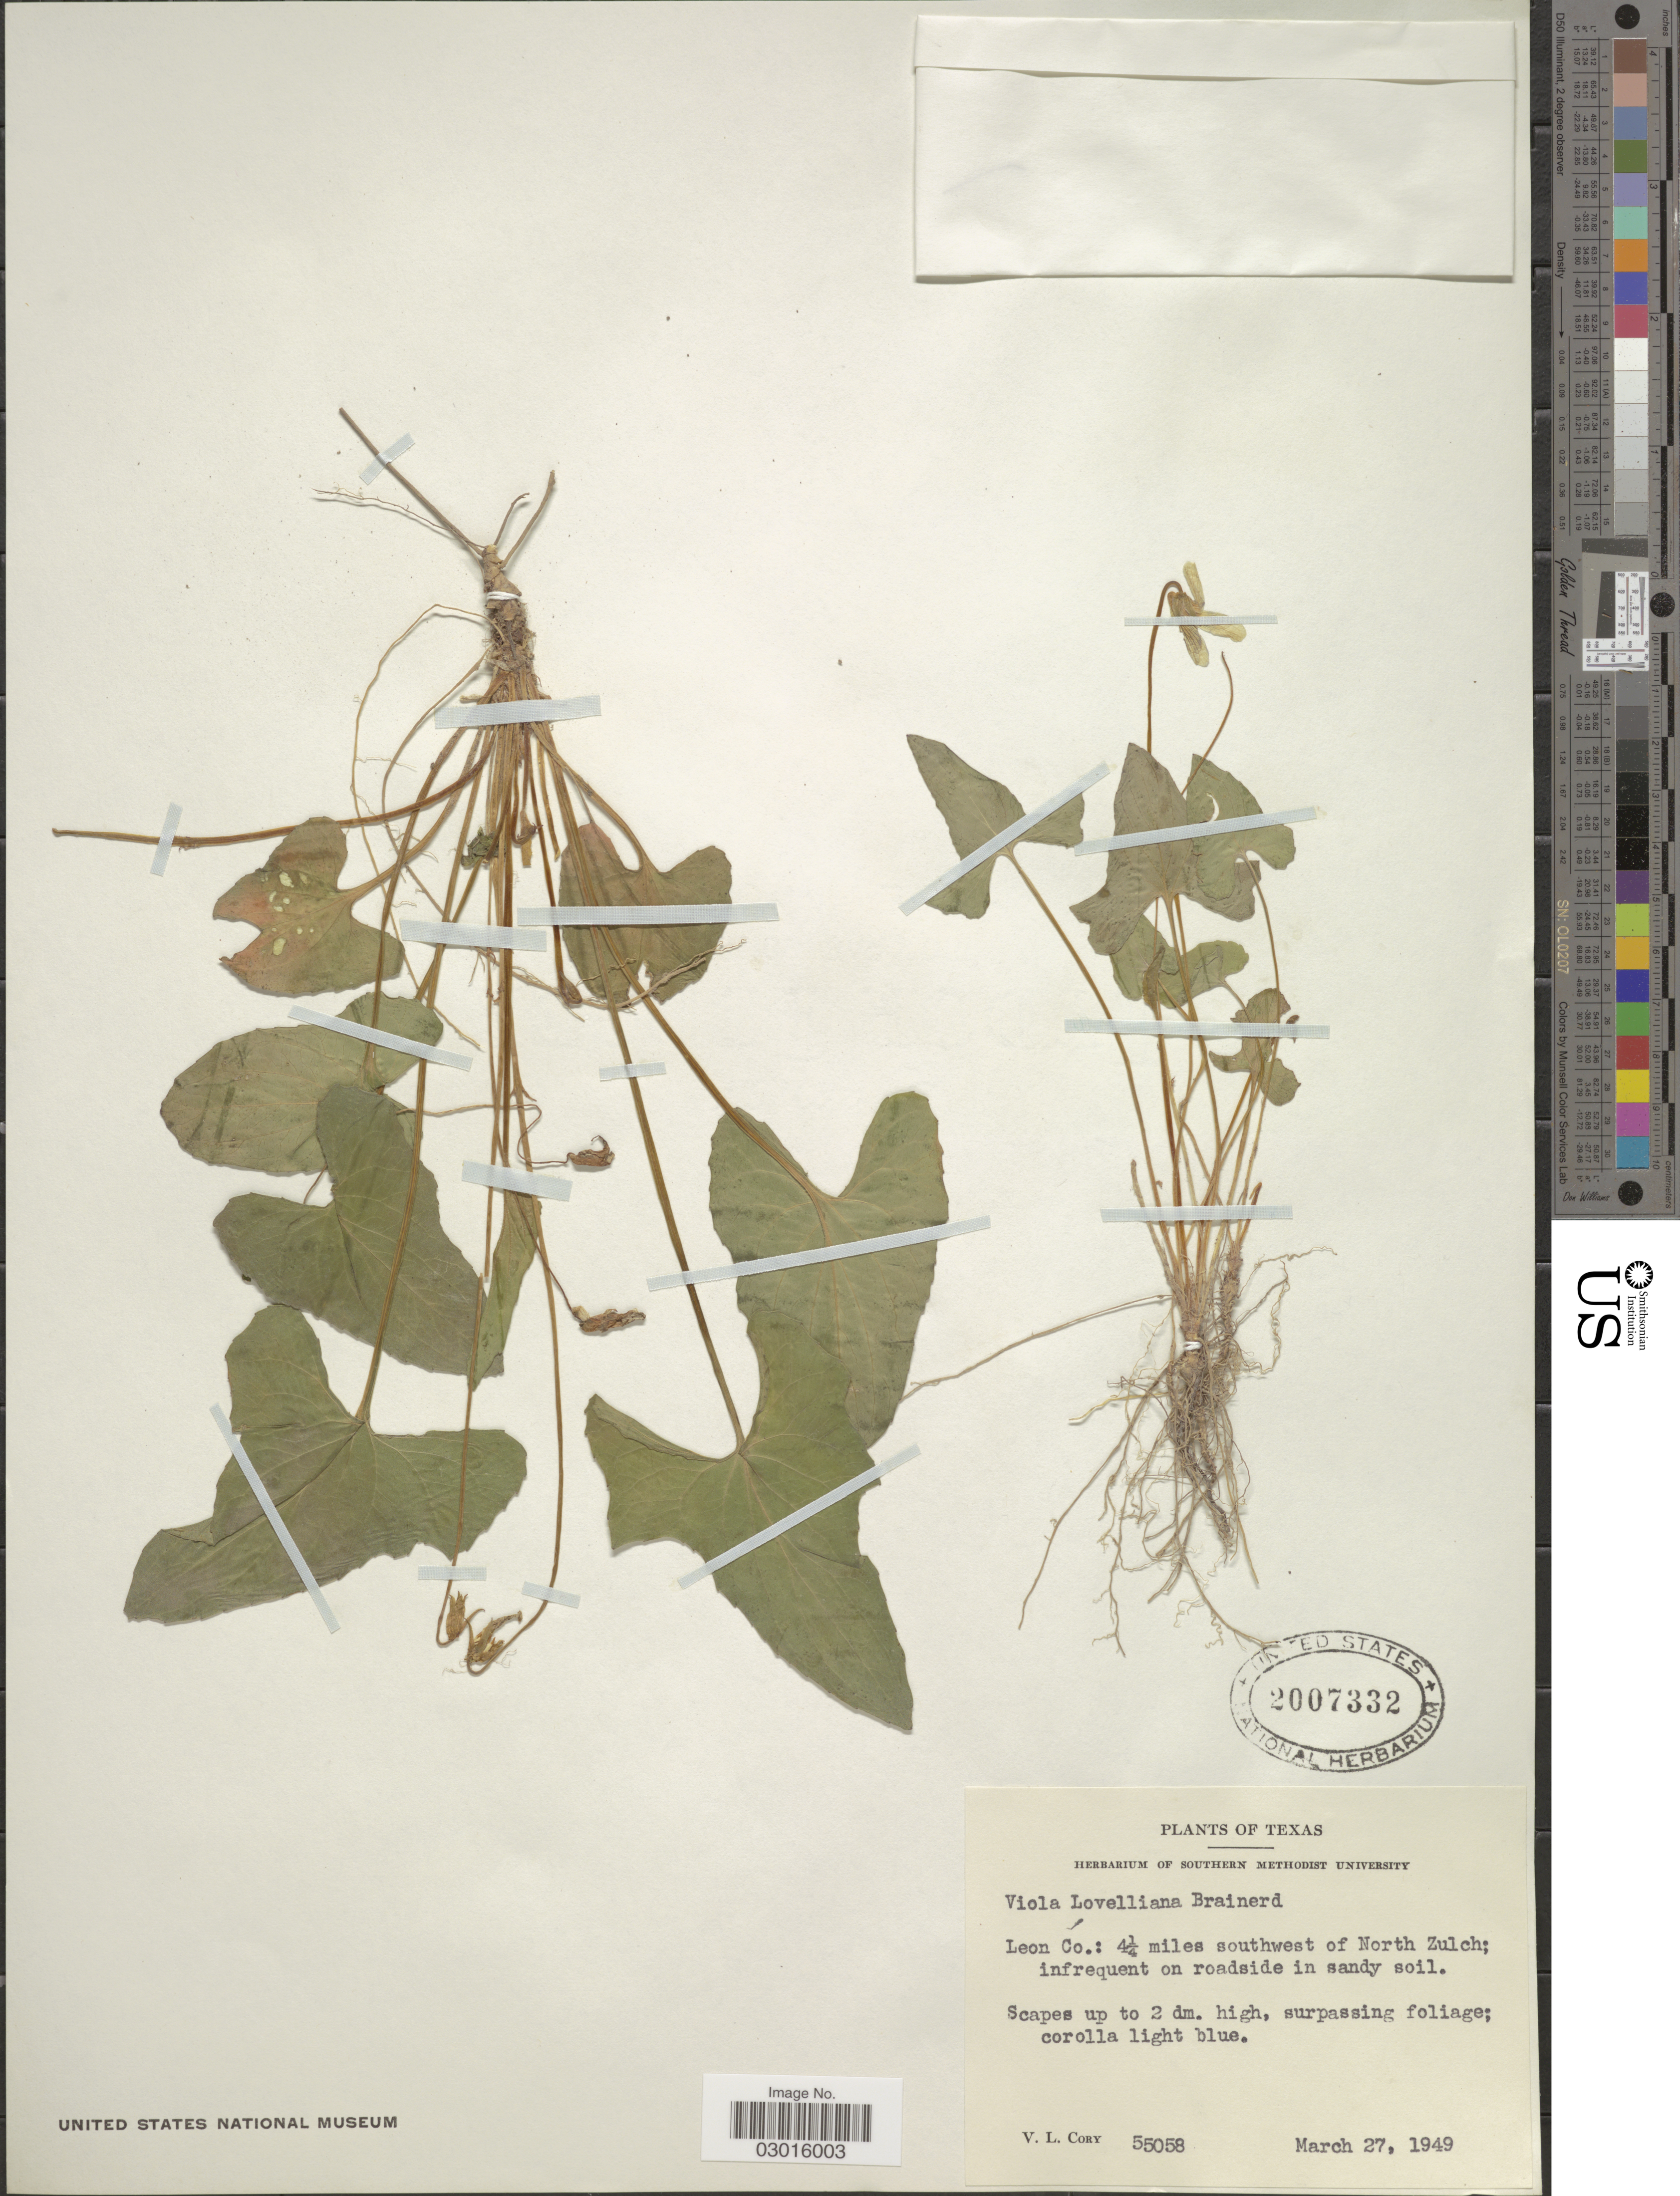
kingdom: Plantae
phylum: Tracheophyta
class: Magnoliopsida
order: Malpighiales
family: Violaceae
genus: Viola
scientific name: Viola lovelliana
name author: Brainerd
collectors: V. Cory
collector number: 55058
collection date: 1949-03-27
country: United States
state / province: Texas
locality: Leon Co.: 4¼ miles southwest of North Zulch.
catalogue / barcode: US 2007332